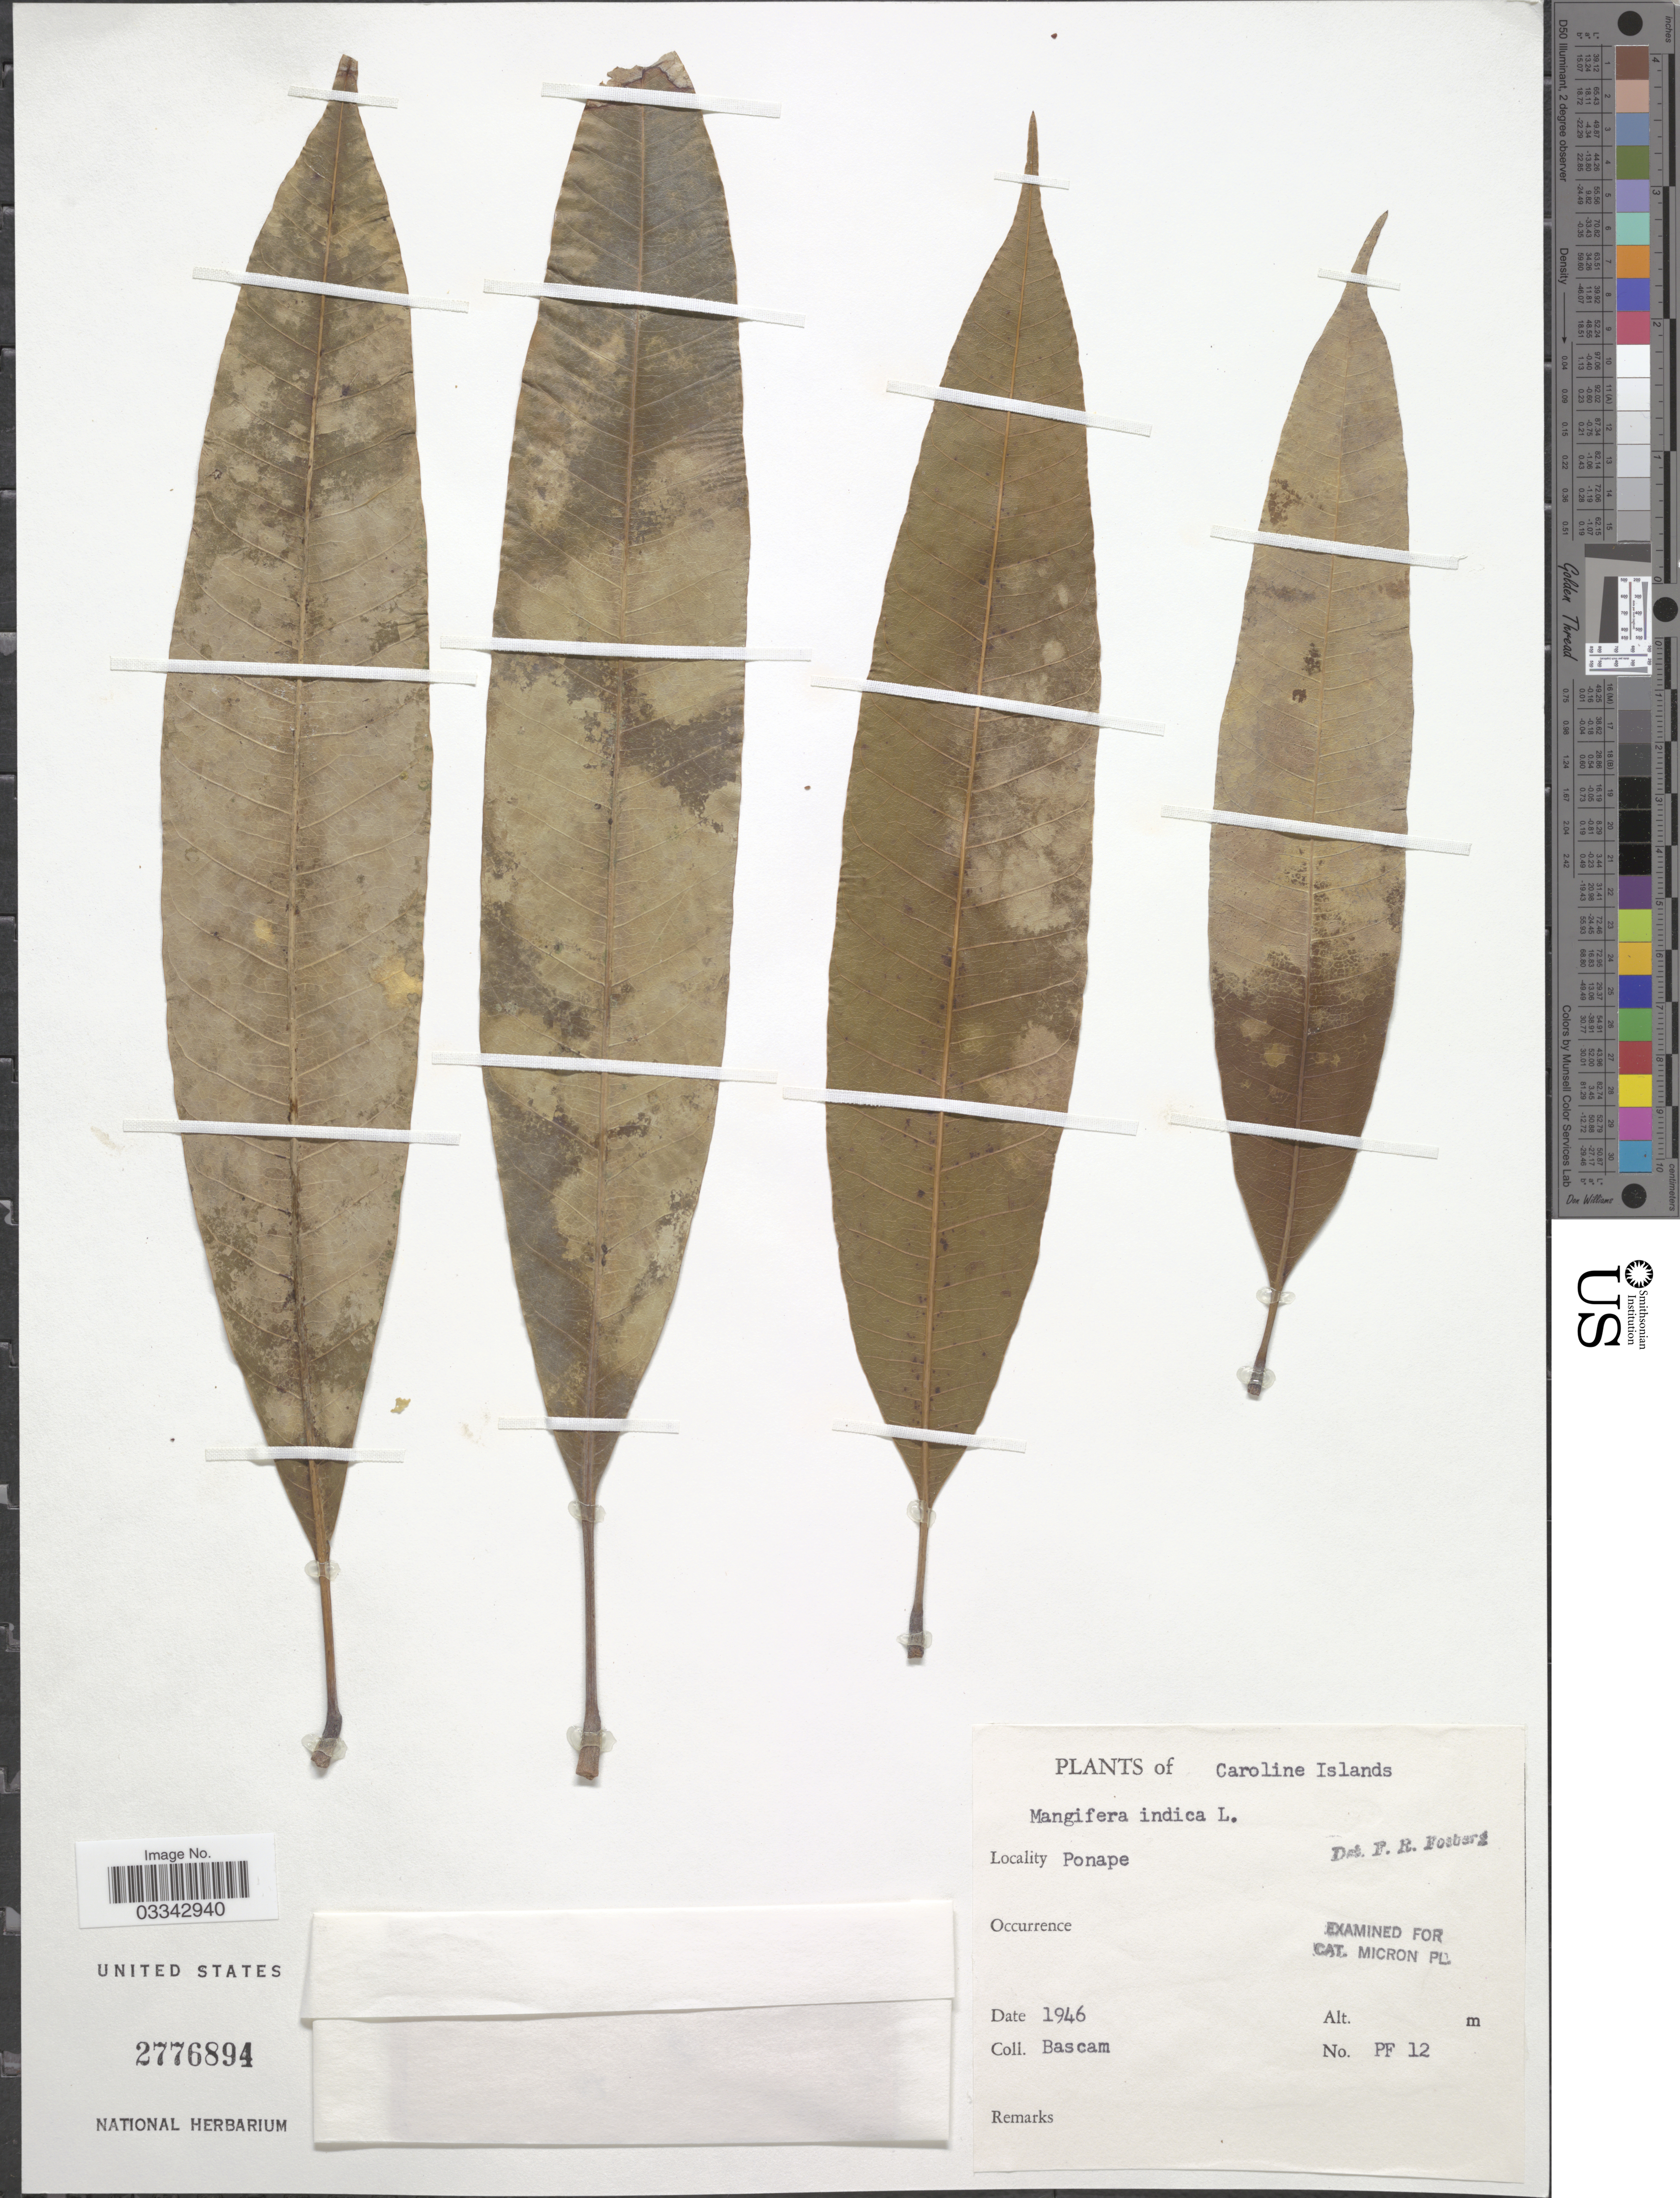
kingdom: Plantae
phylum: Tracheophyta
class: Magnoliopsida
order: Sapindales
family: Anacardiaceae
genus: Mangifera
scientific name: Mangifera indica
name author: L.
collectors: Bascam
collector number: PF 12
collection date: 1946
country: Micronesia, Federated States of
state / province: Pohnpei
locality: Caroline Islands. Ponape.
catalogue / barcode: US 2776894